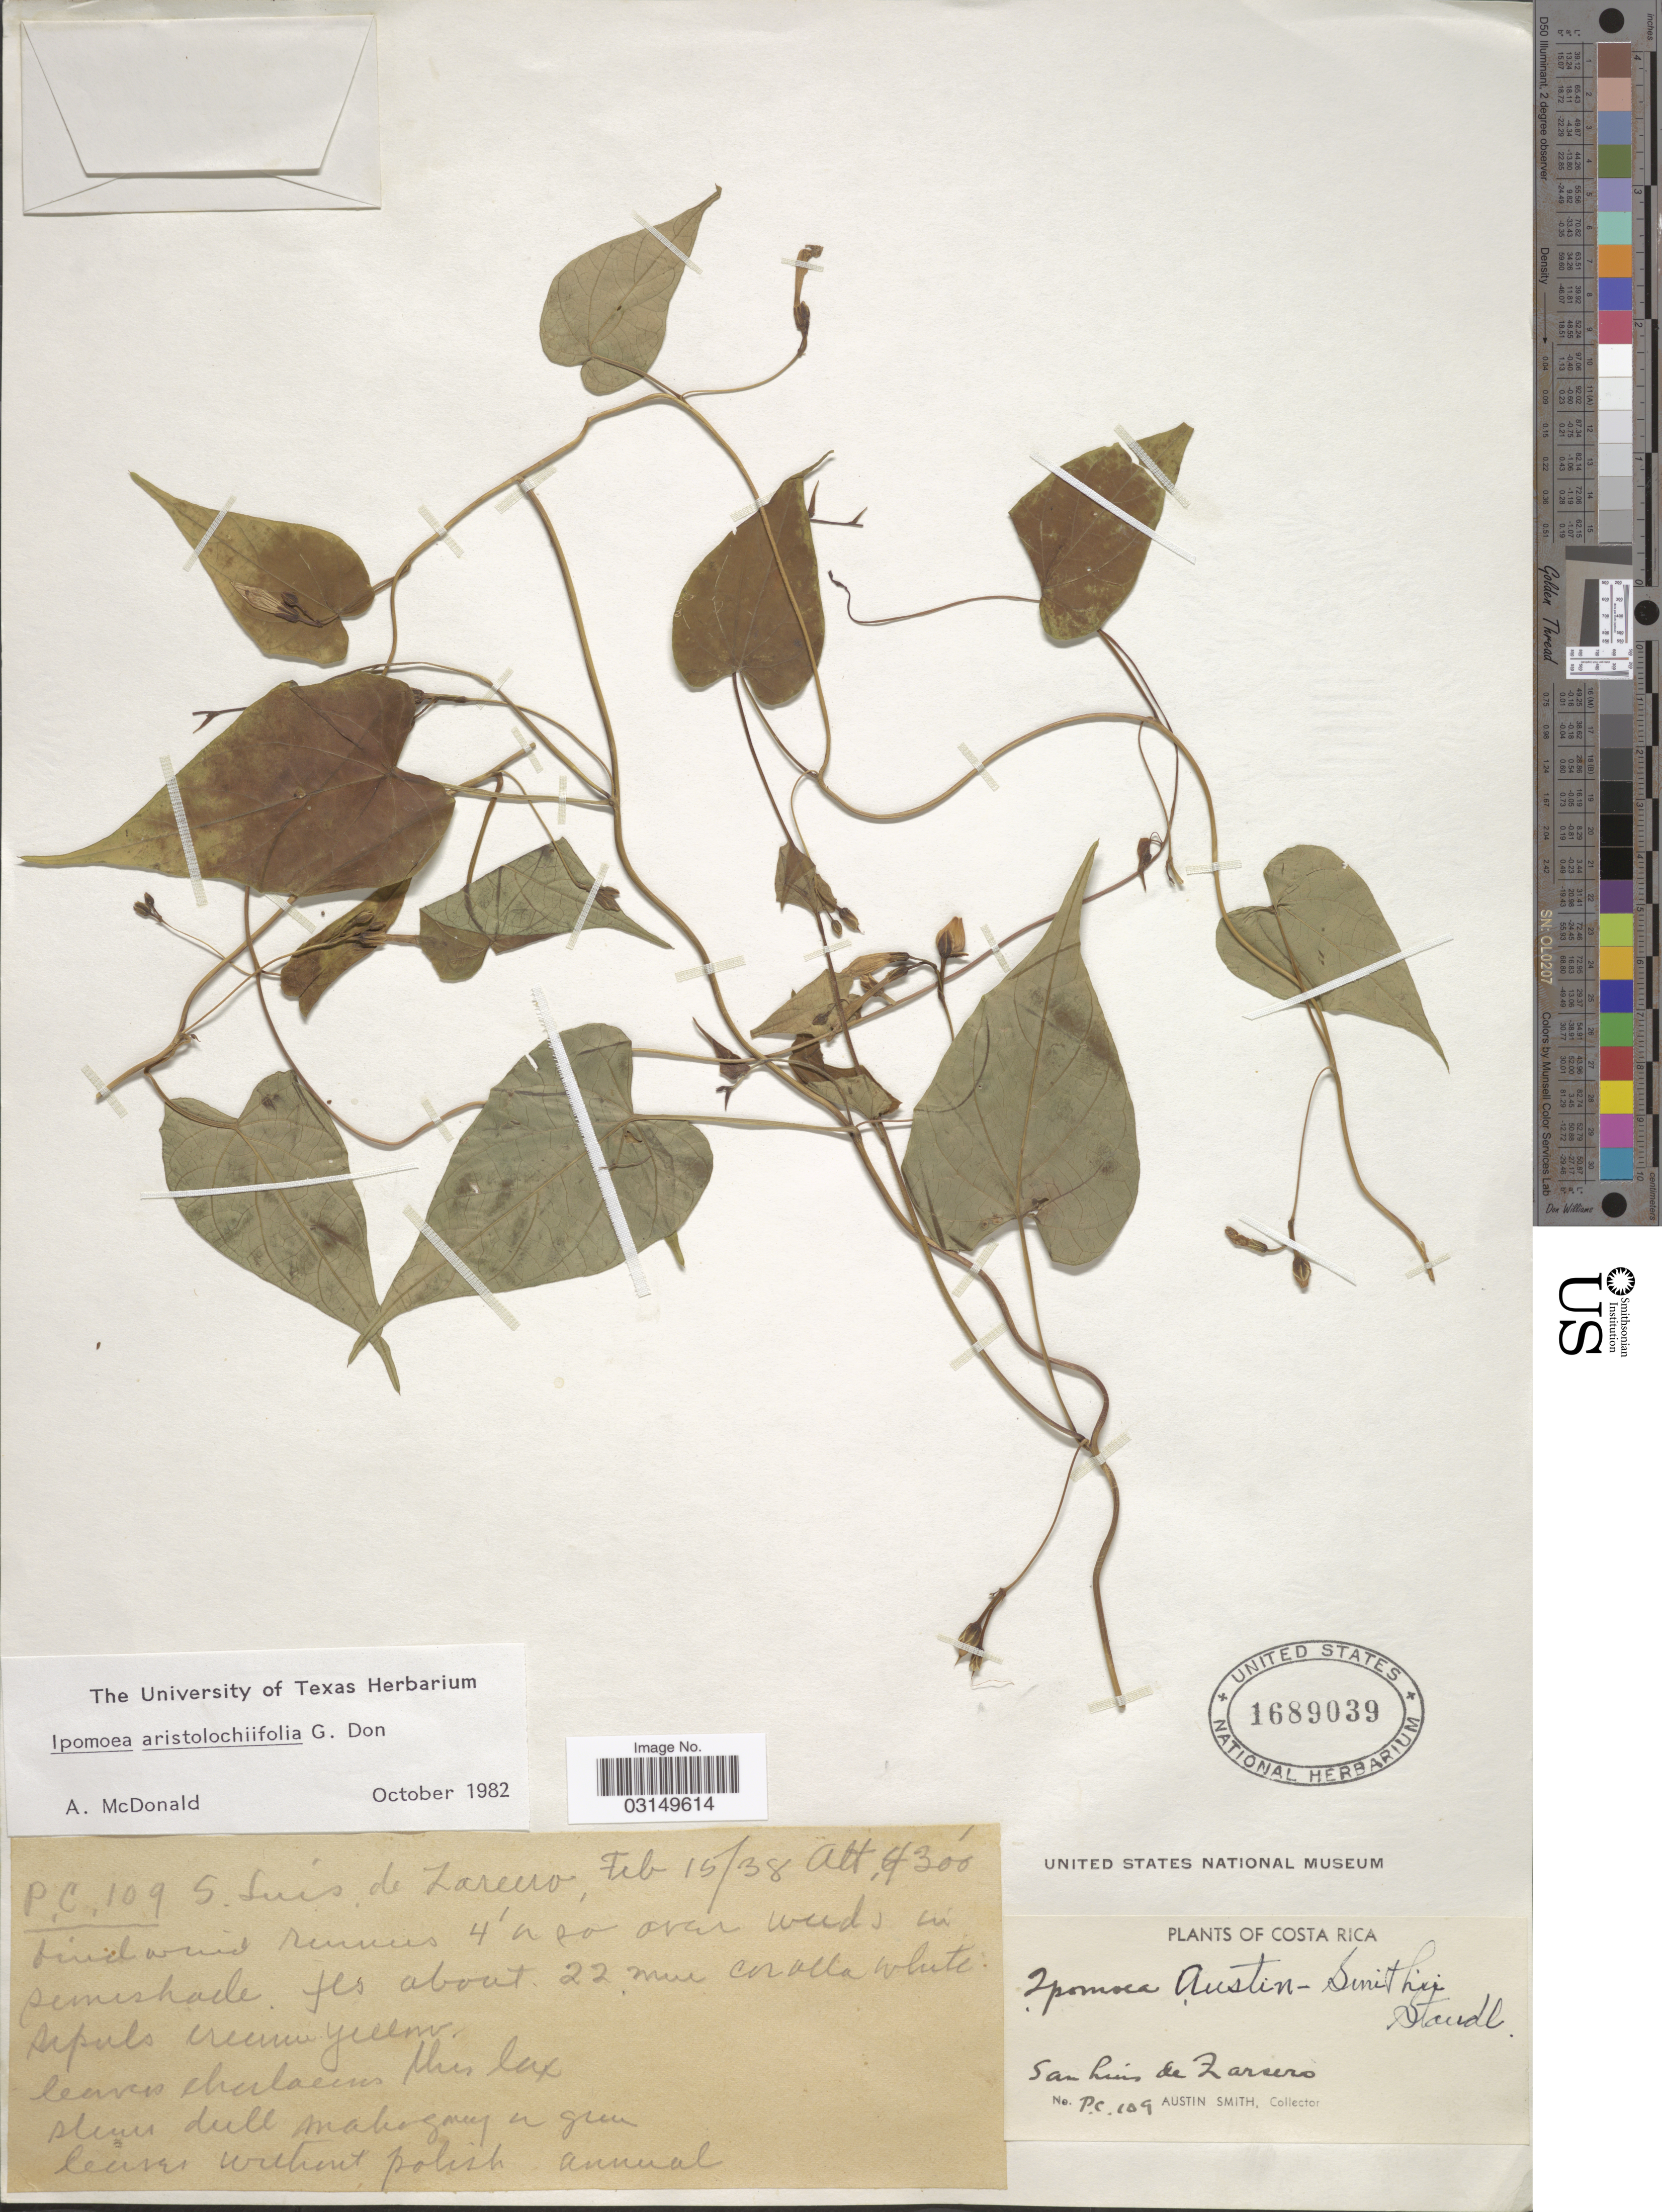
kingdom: Plantae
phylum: Tracheophyta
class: Magnoliopsida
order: Solanales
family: Convolvulaceae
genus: Ipomoea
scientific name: Ipomoea aristolochiifolia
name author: G. Don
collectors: Aust P. Smith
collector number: P.C.109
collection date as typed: Transcribed d/m/y: 15/2/38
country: Costa Rica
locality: S. Luis de Zarcero.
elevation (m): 1311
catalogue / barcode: US 1689039